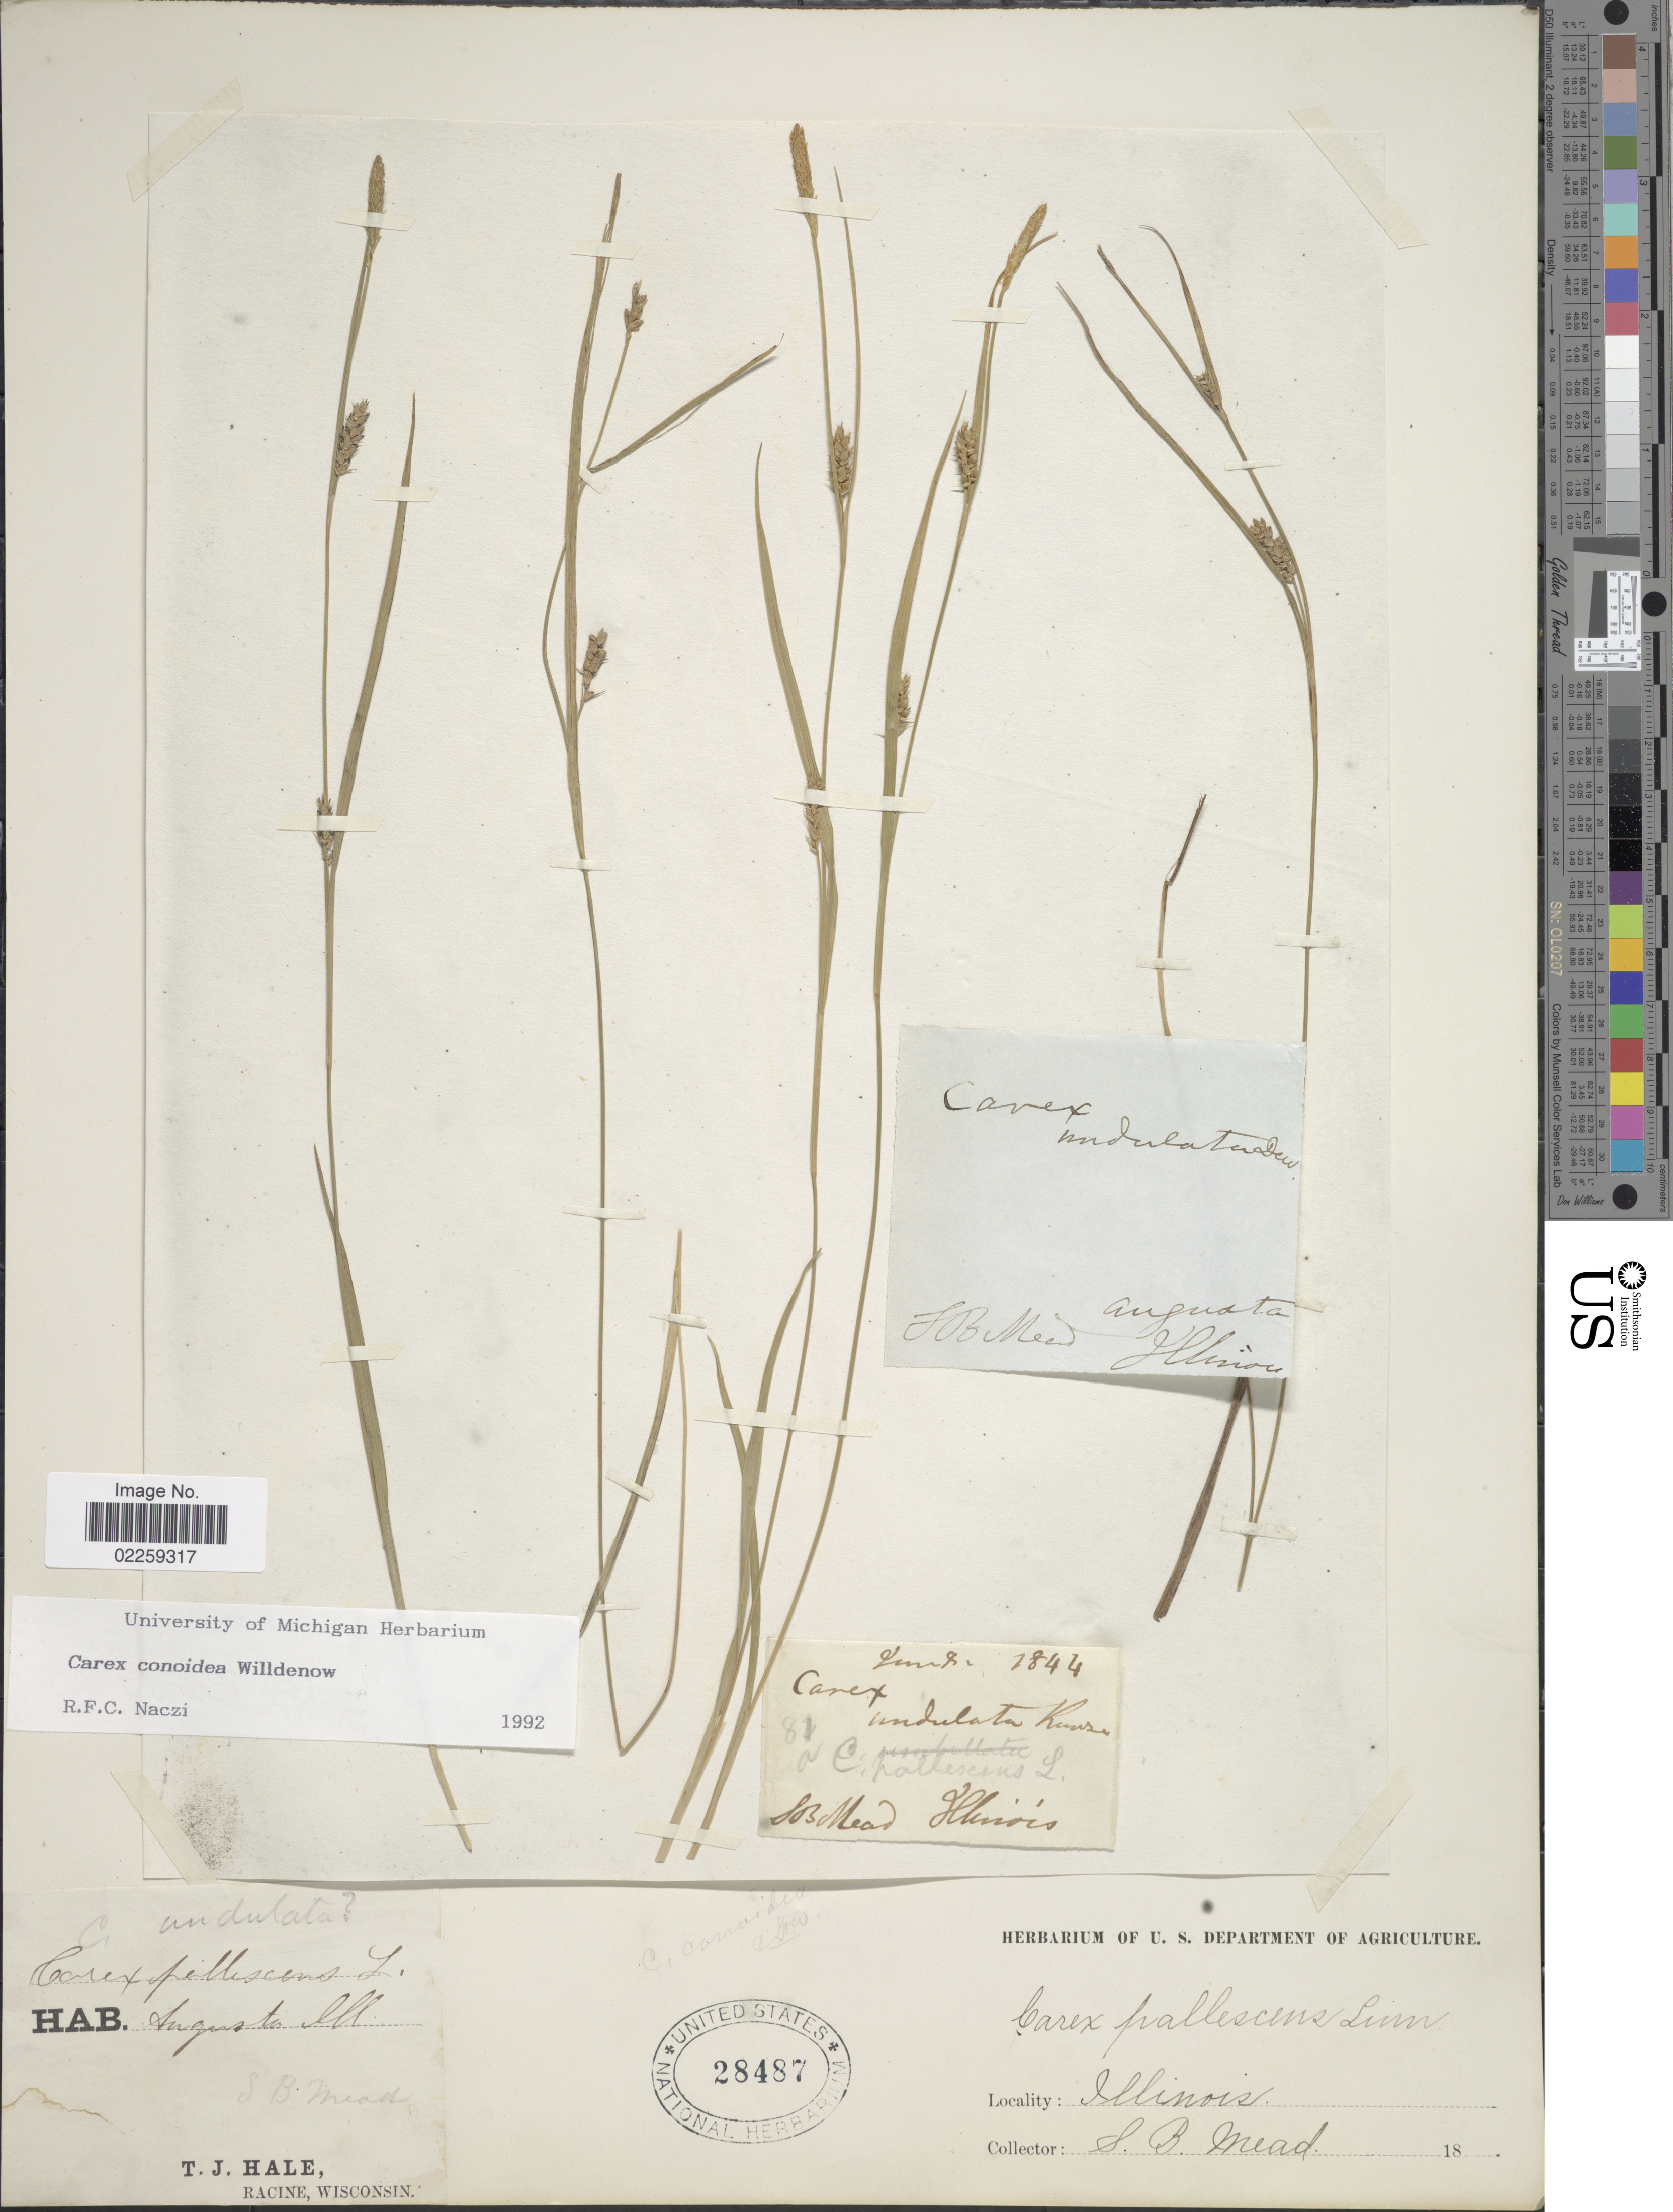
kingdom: Plantae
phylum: Tracheophyta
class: Liliopsida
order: Poales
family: Cyperaceae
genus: Carex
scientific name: Carex conoidea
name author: Willd.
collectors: S. Mead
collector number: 7844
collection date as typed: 18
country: United States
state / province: Illinois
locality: Augusta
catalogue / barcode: US 28487